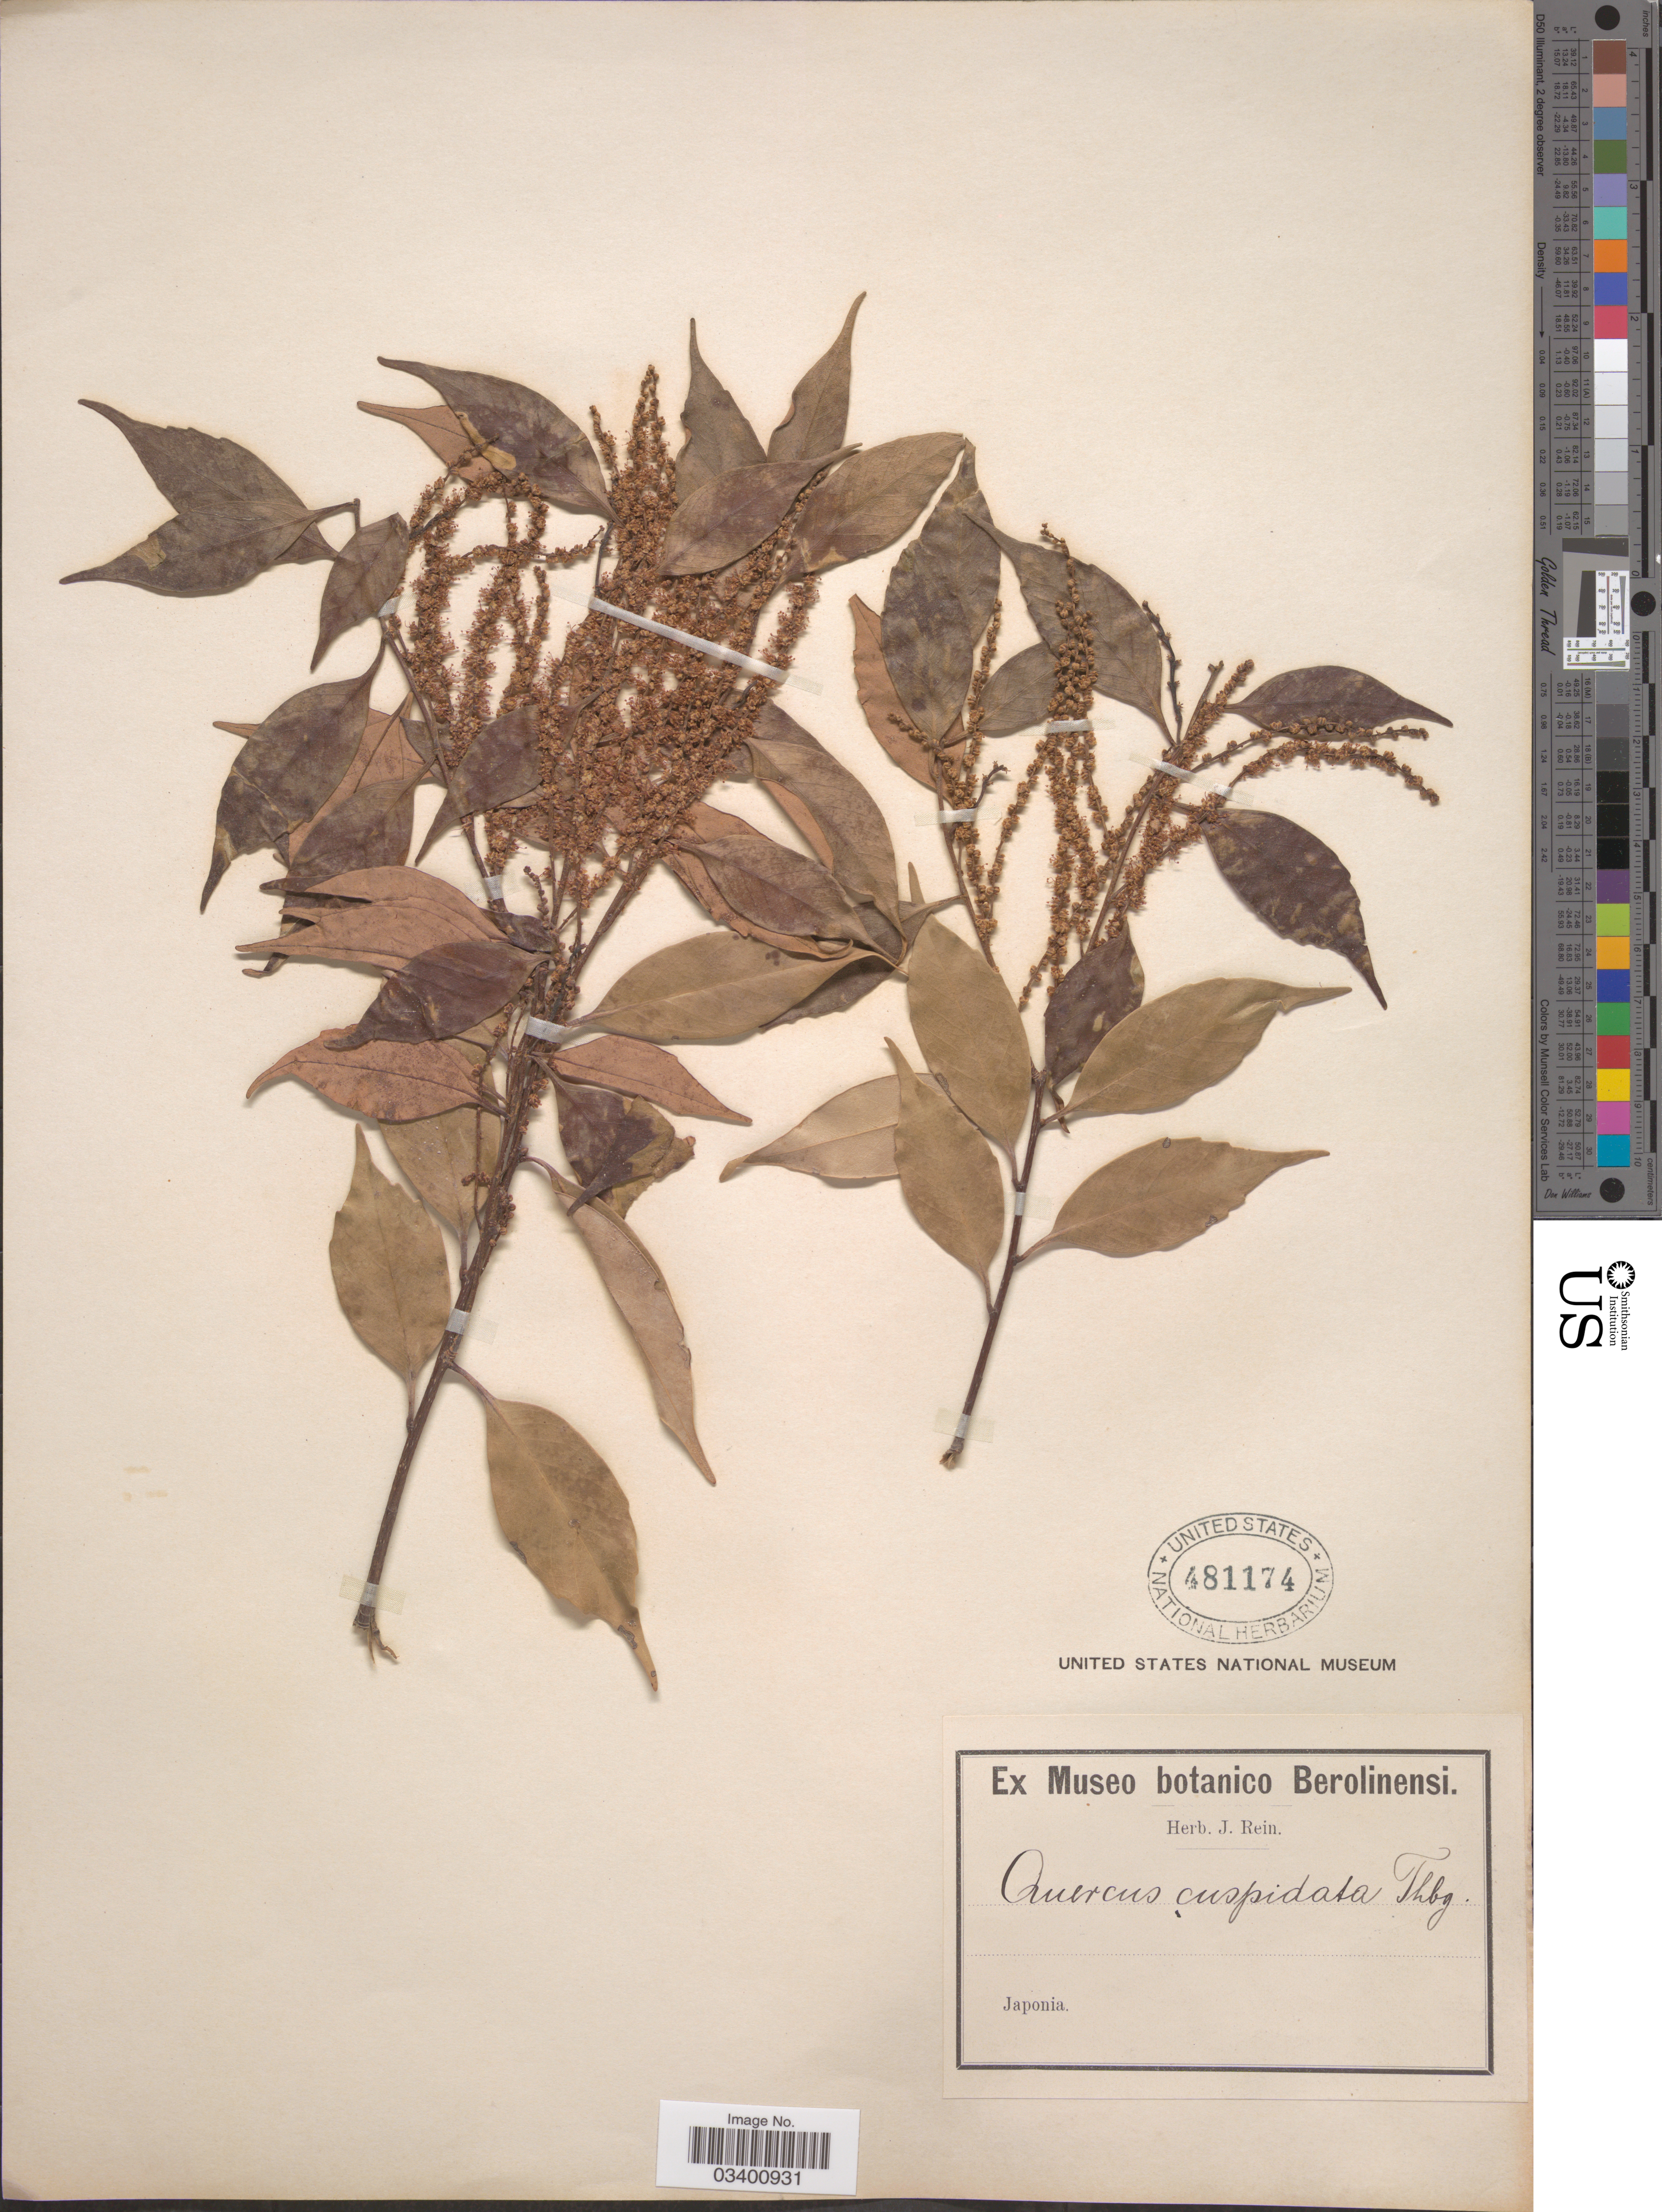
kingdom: Plantae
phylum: Tracheophyta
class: Magnoliopsida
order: Fagales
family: Fagaceae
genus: Castanopsis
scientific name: Castanopsis cuspidata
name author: (Thunb.) Schottky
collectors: ex herb. J. Rein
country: Japan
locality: Japonia.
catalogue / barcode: US 481174